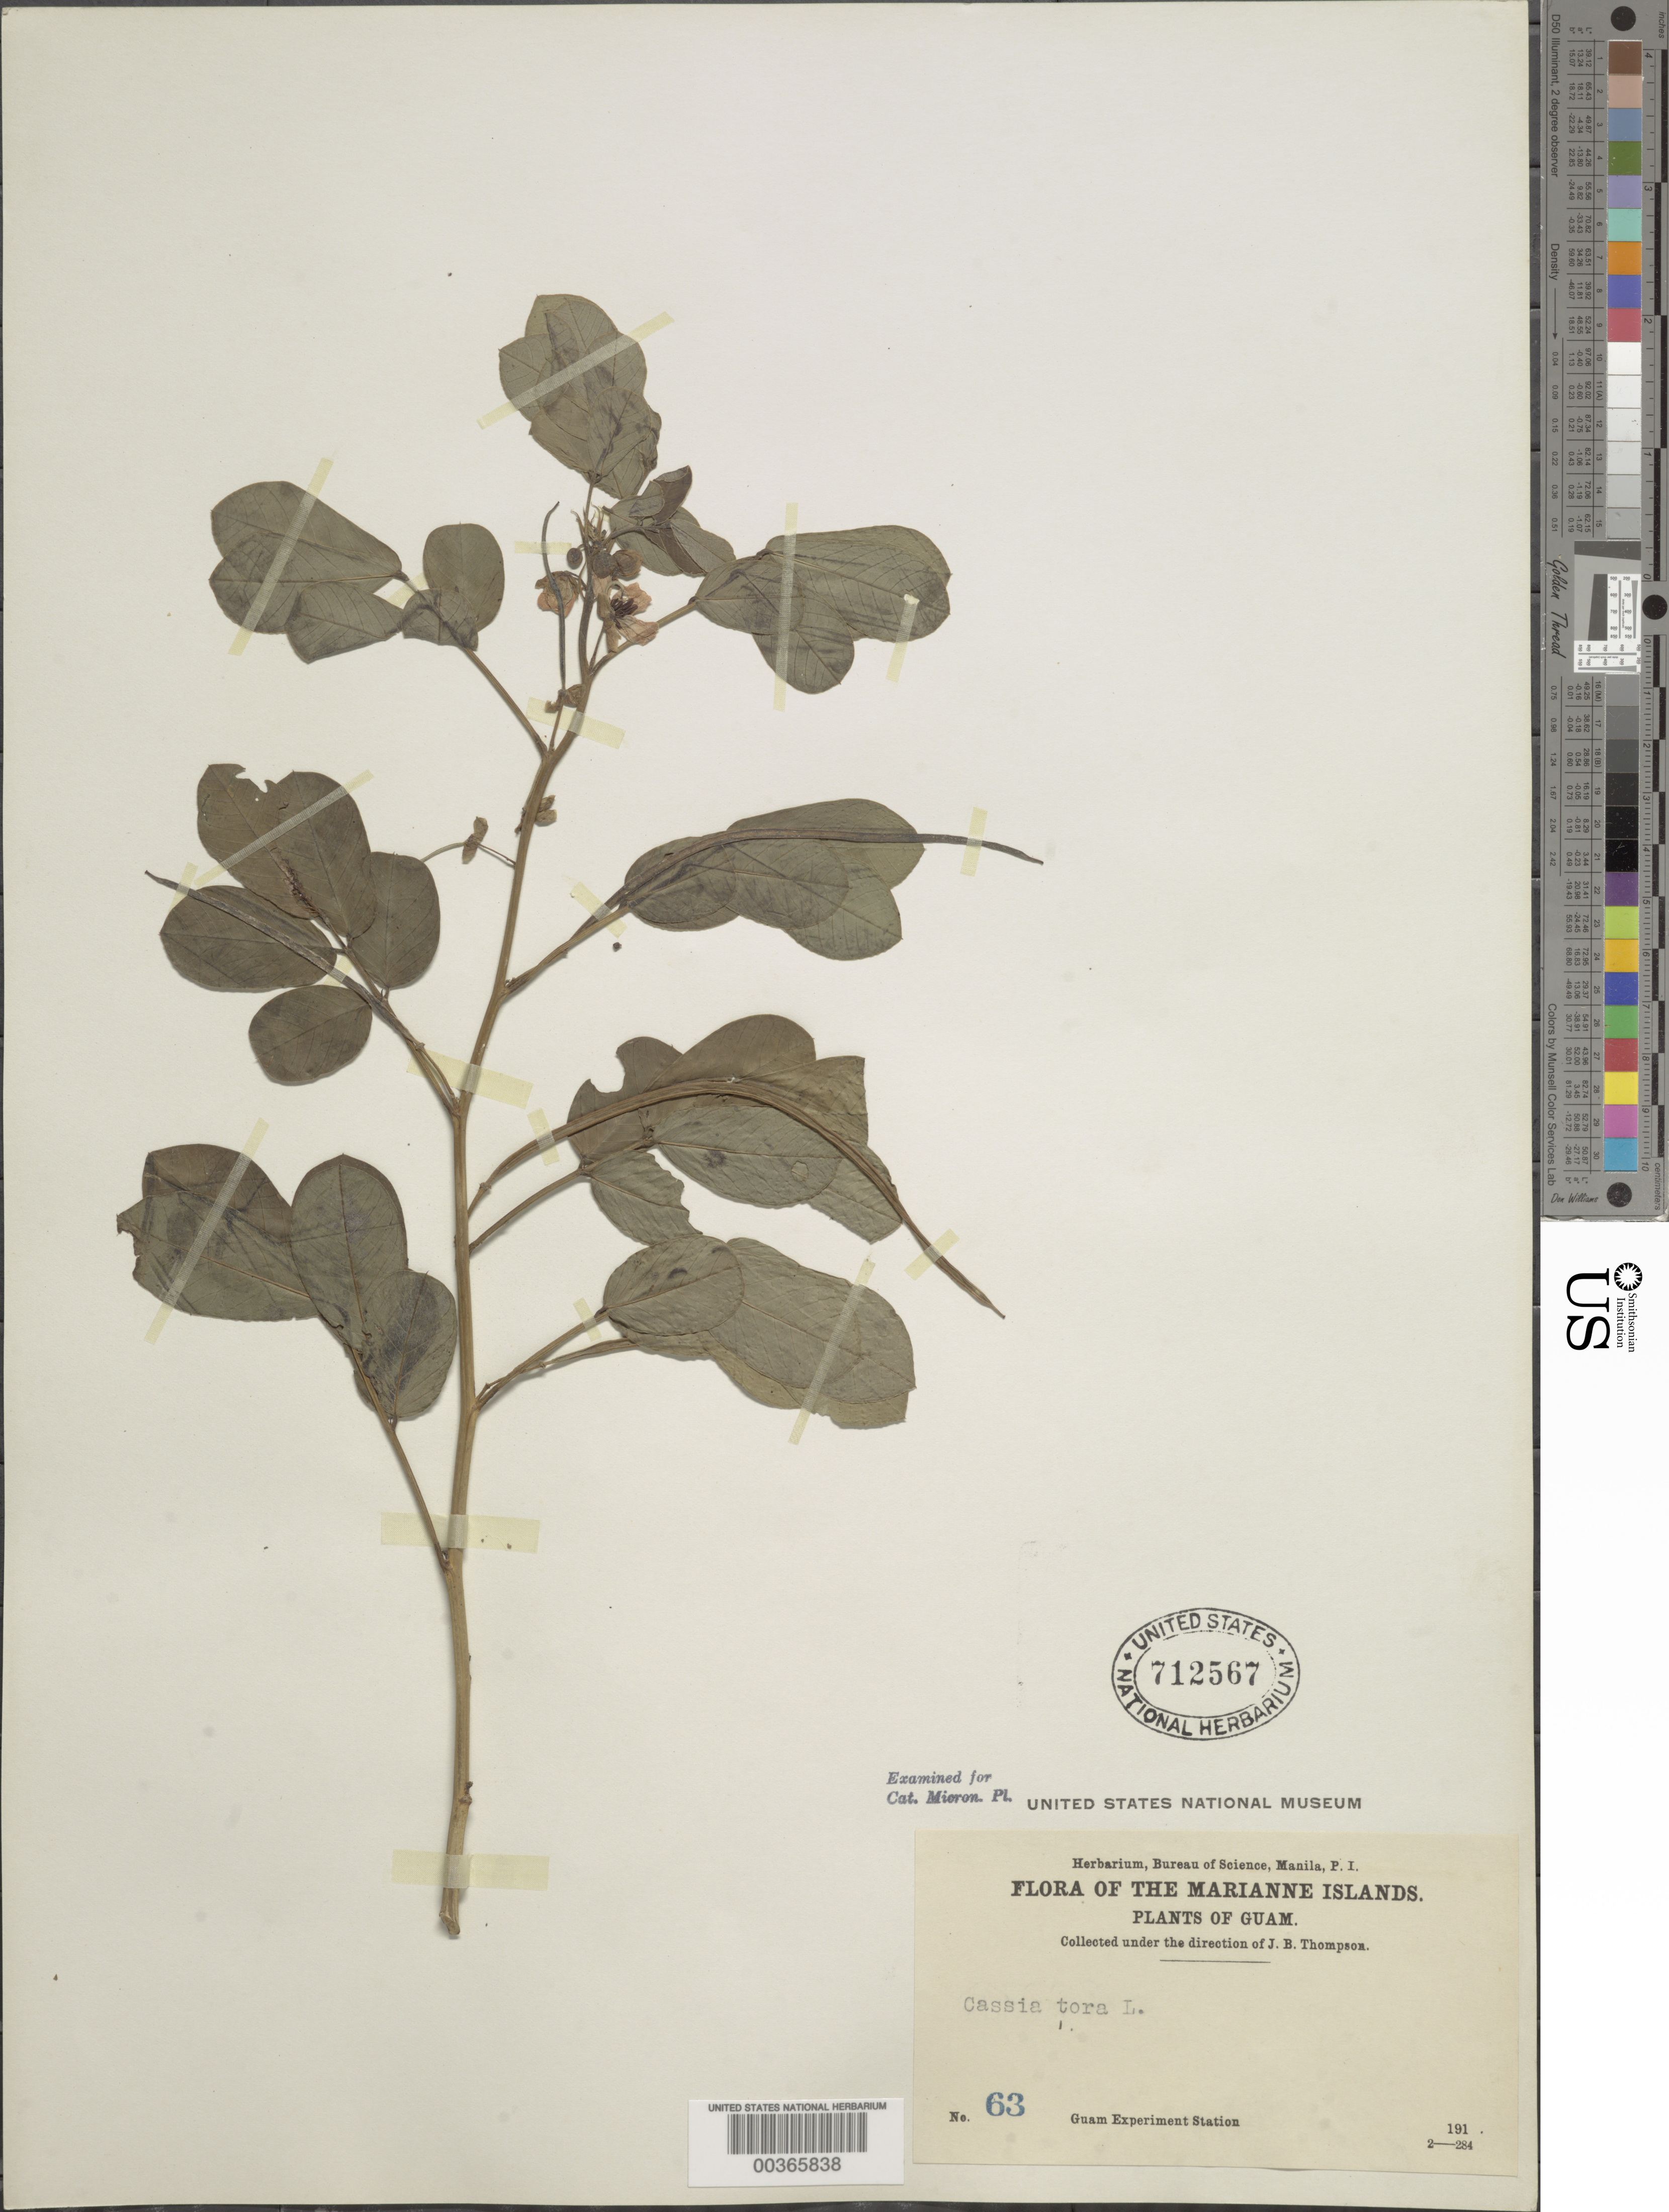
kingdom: Plantae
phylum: Tracheophyta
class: Magnoliopsida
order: Fabales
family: Fabaceae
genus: Senna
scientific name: Senna tora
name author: (L.) Roxb.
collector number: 63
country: Guam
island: Guam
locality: Guam experiment station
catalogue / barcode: US 712567